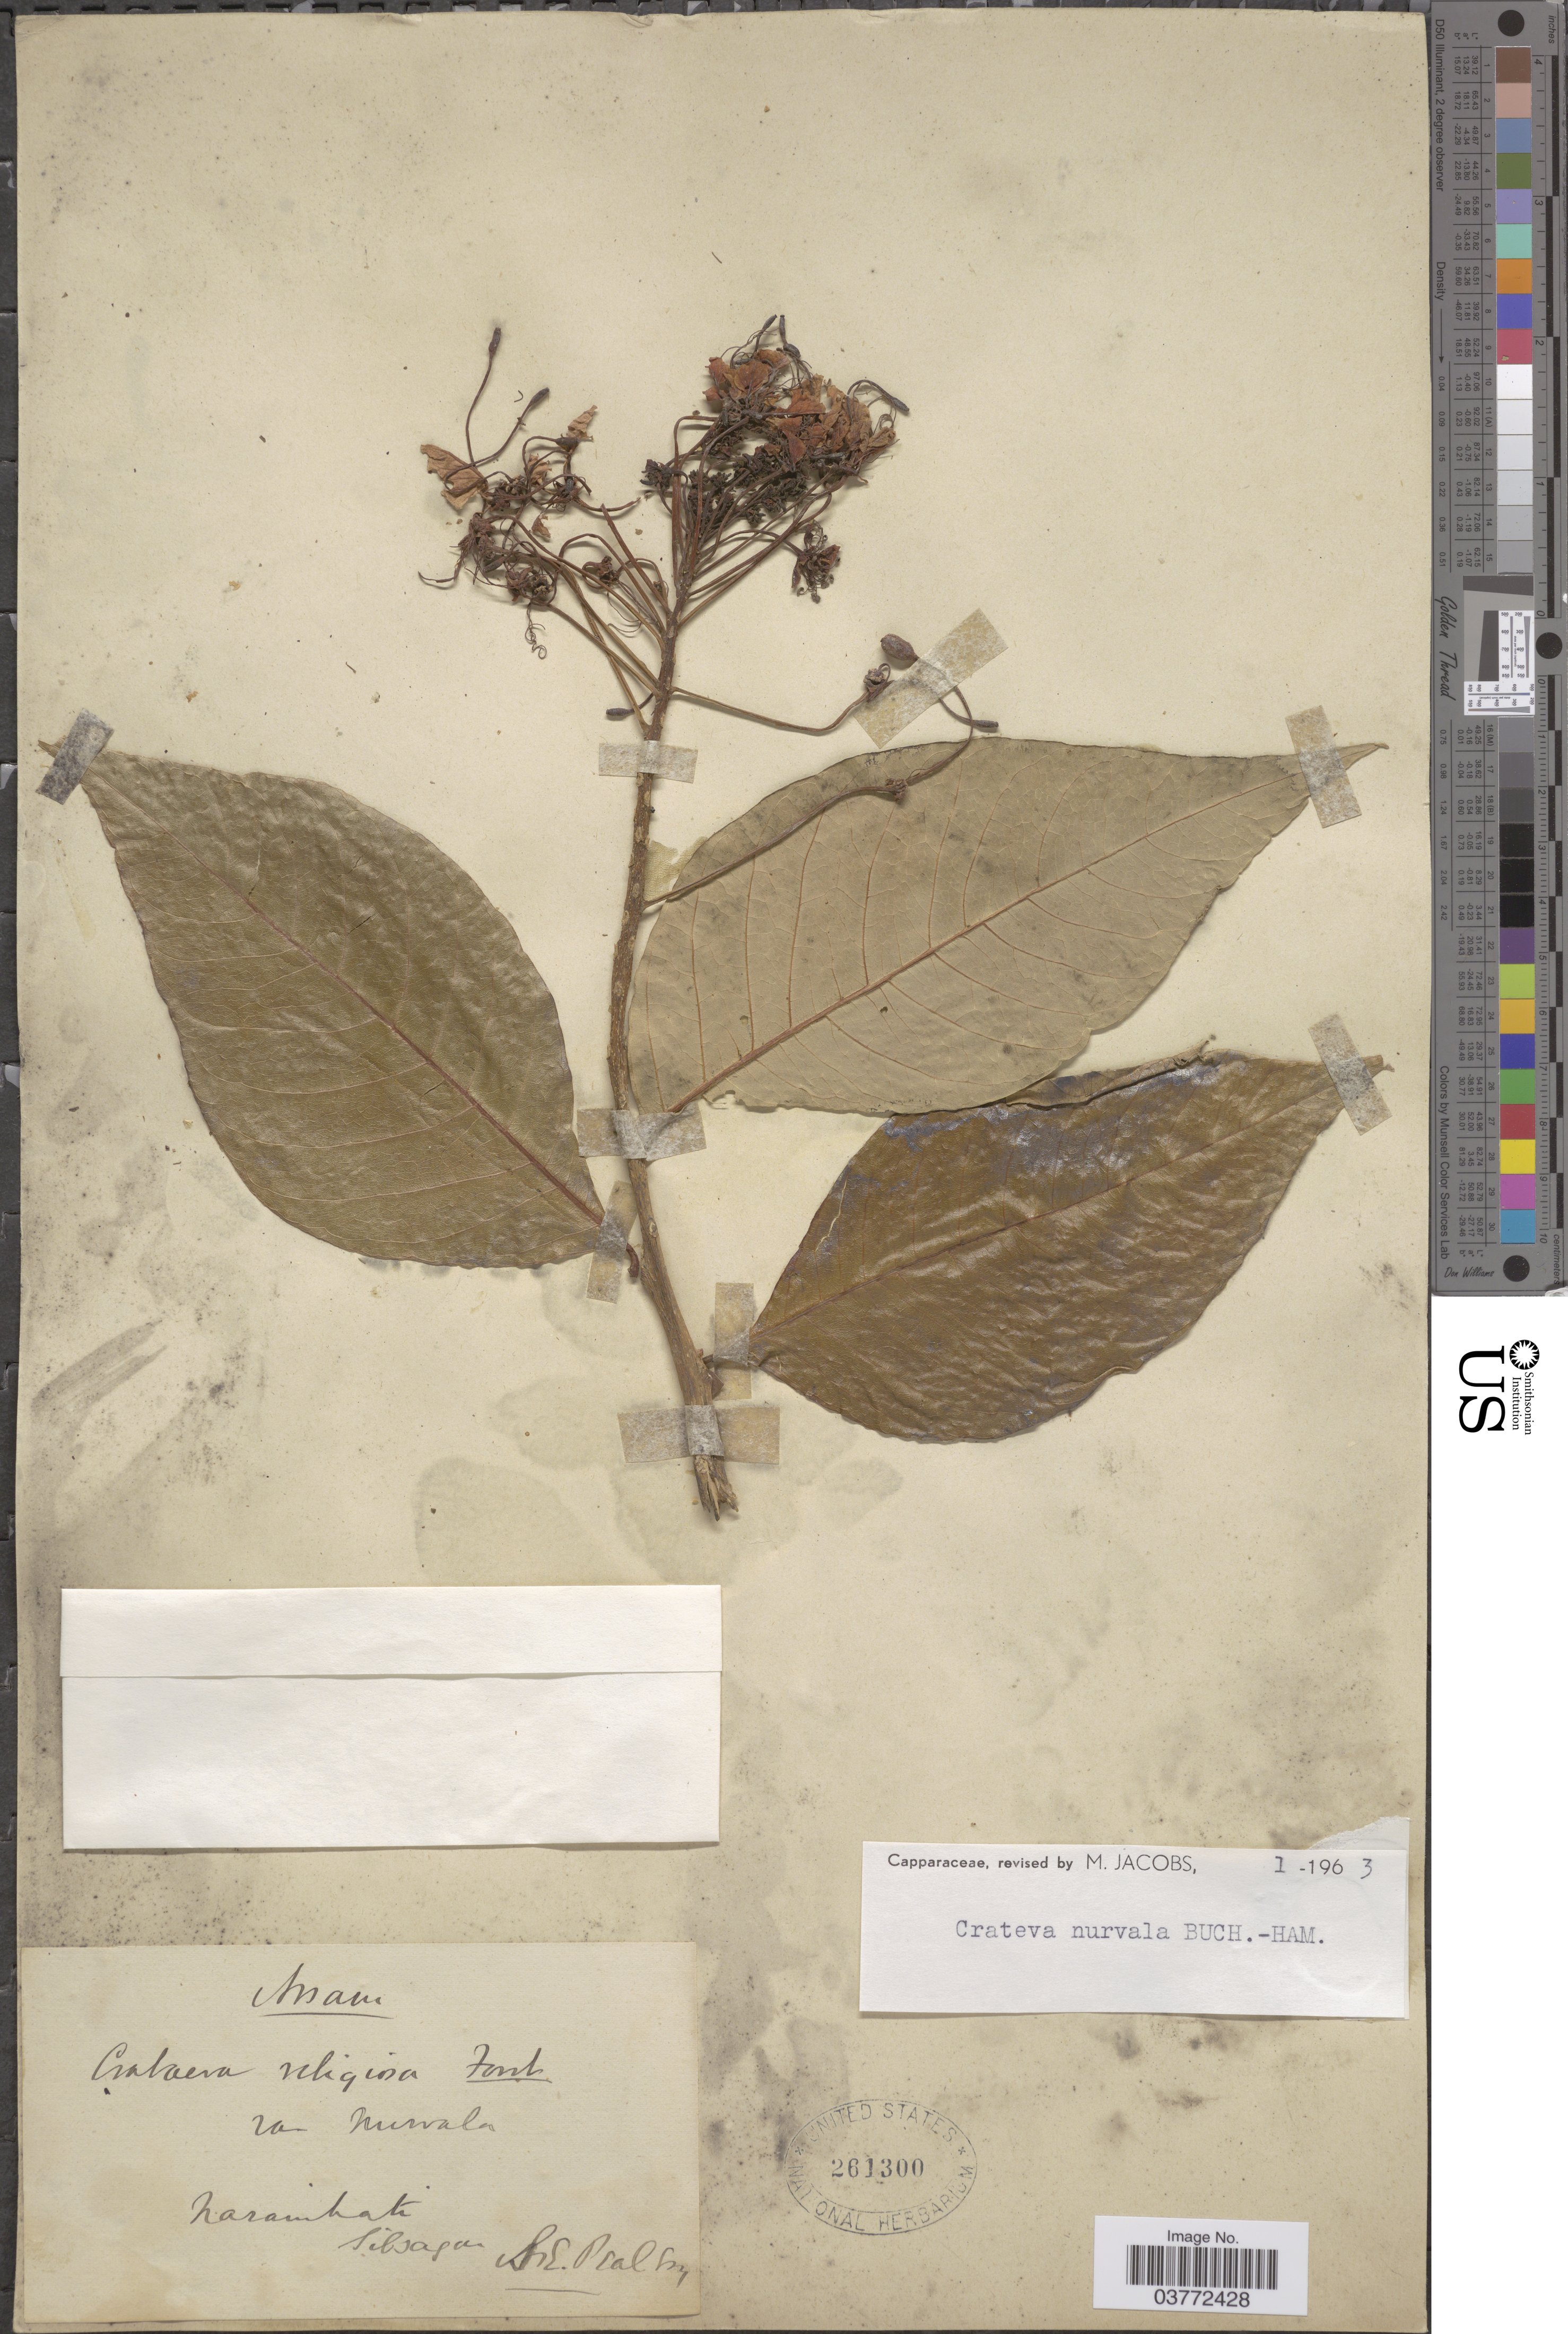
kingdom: Plantae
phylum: Tracheophyta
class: Magnoliopsida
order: Brassicales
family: Capparaceae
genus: Crateva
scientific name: Crateva nurvala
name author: Buch.-Ham.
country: India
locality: Assam, Narainhati, Sibsagar.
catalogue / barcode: US 261300